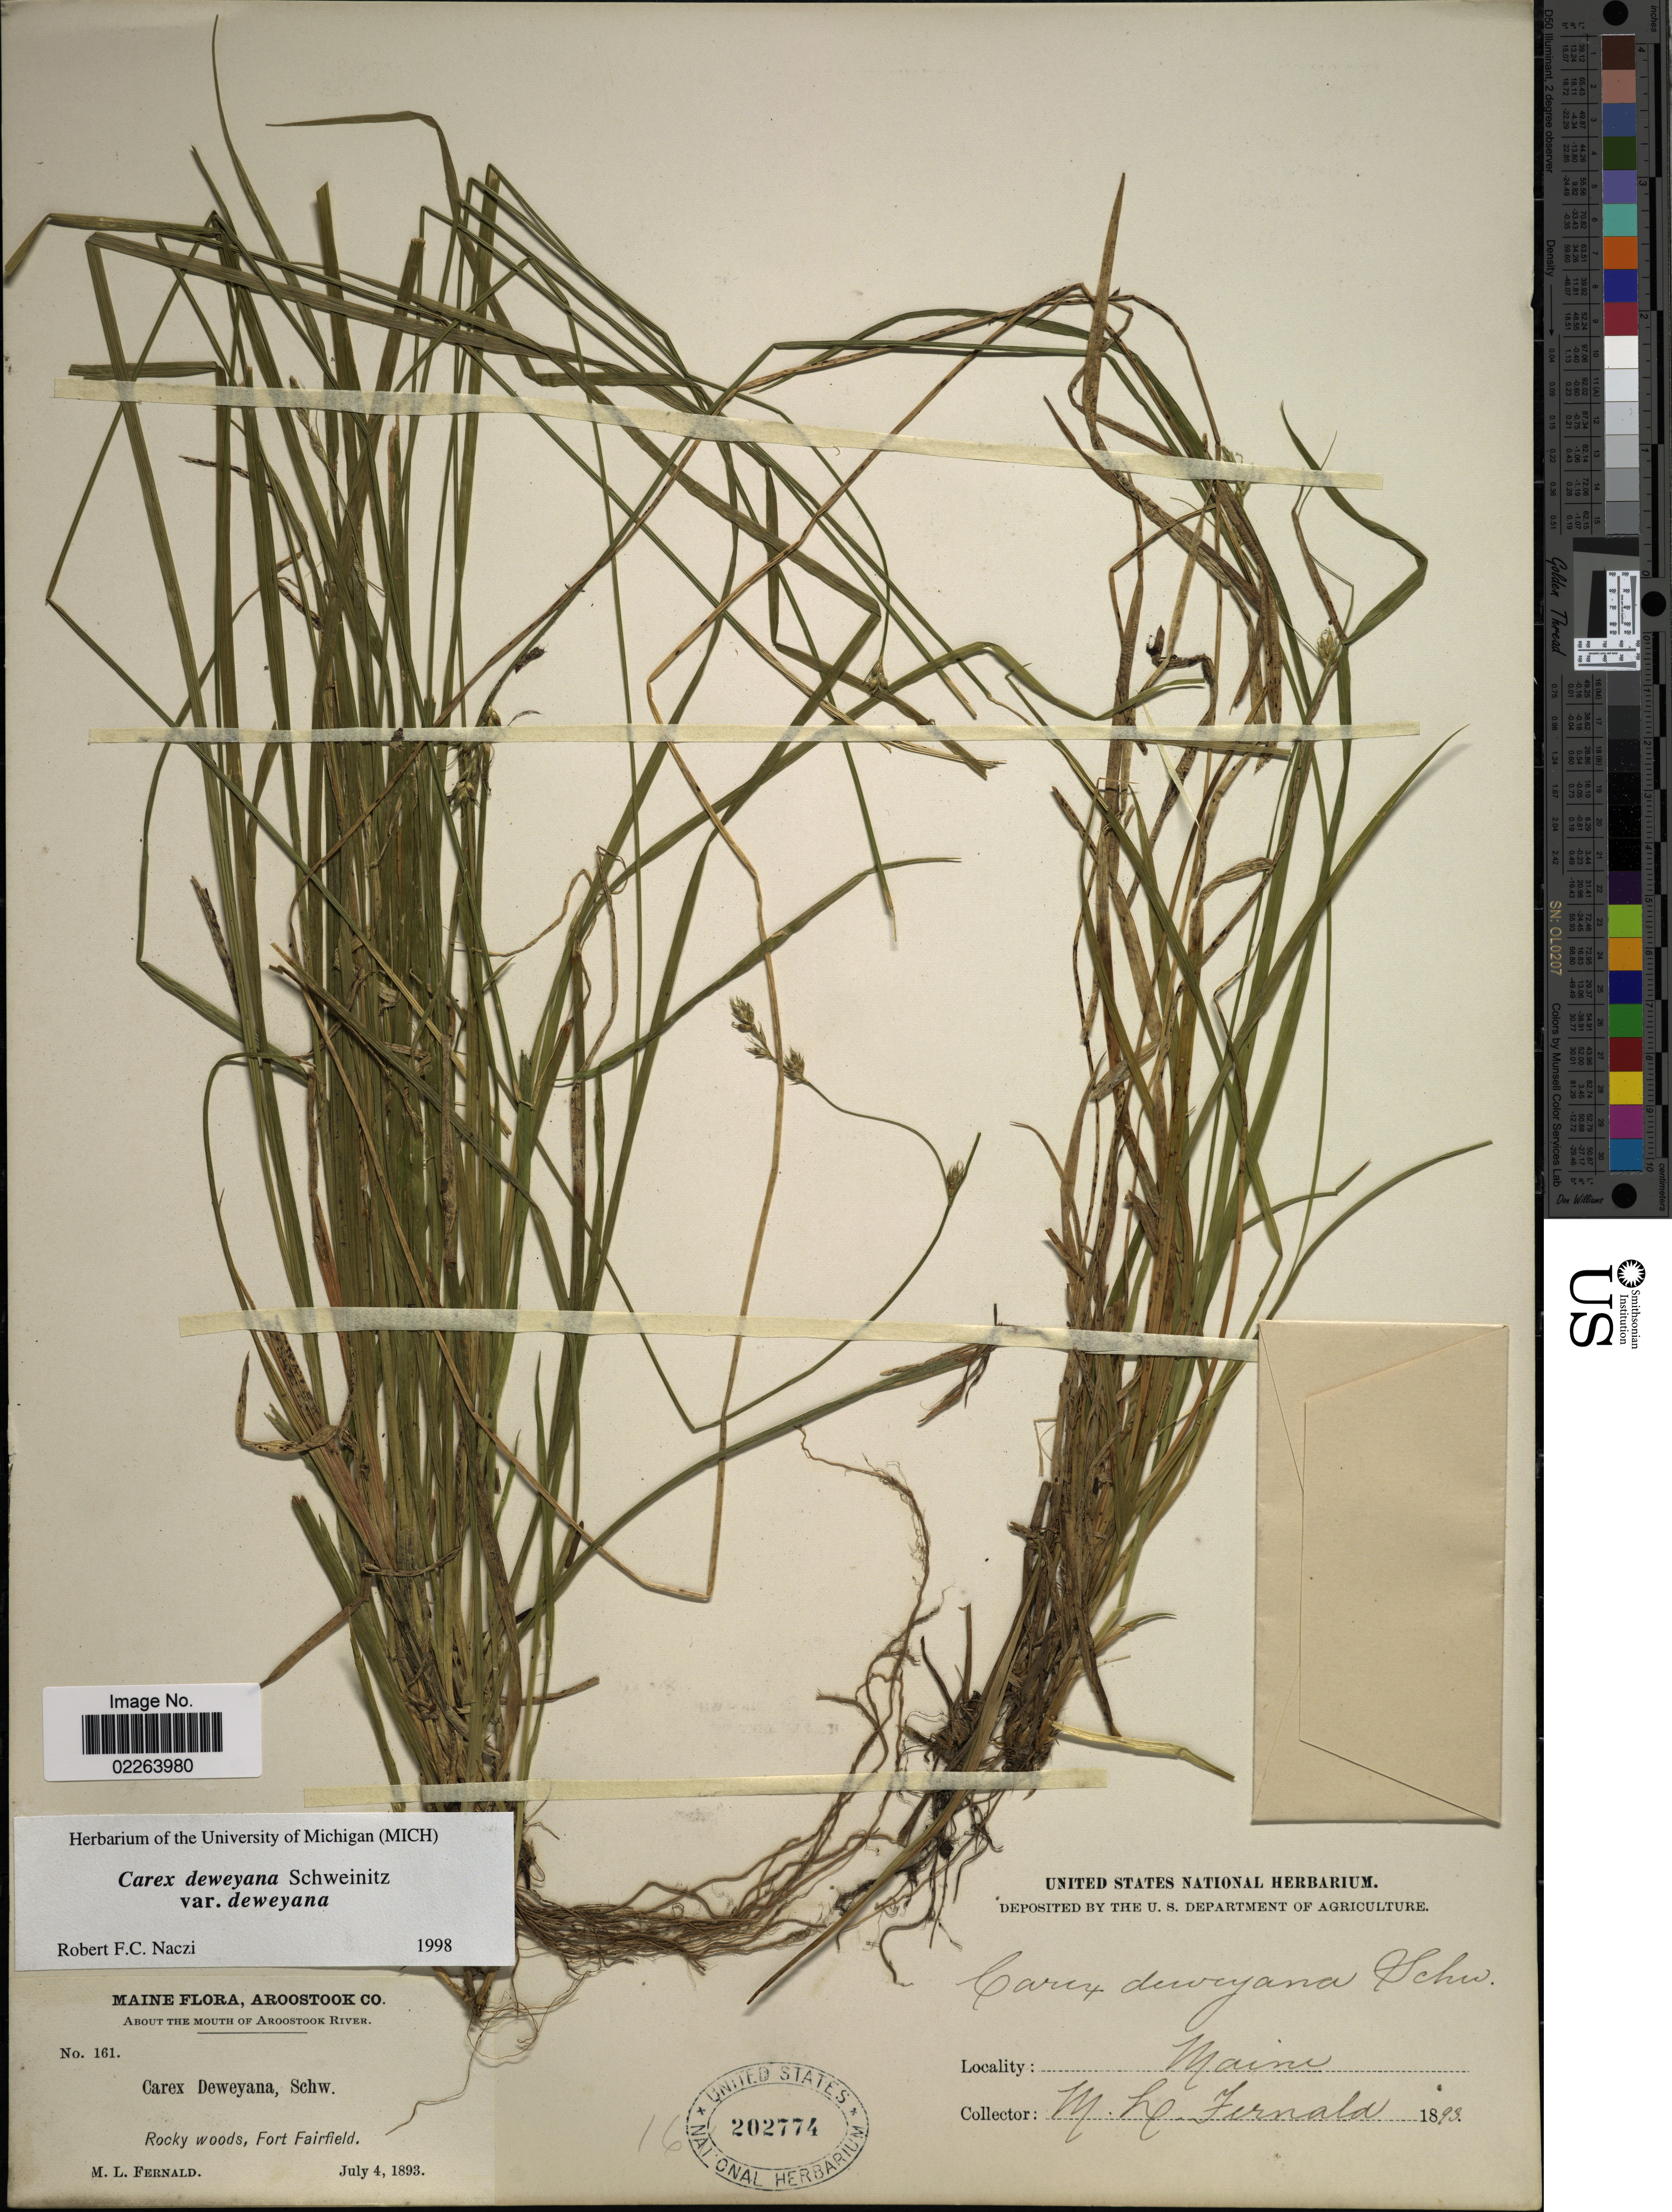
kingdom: Plantae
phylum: Tracheophyta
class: Liliopsida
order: Poales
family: Cyperaceae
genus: Carex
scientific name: Carex deweyana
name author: Schwein.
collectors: M. L. Fernald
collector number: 161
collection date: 1893-07-04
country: United States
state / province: Maine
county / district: Aroostook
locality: Aroostook Co, About The Mouth Of Aroostook River, Rocky woods, Fort Fairfield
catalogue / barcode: US 202774